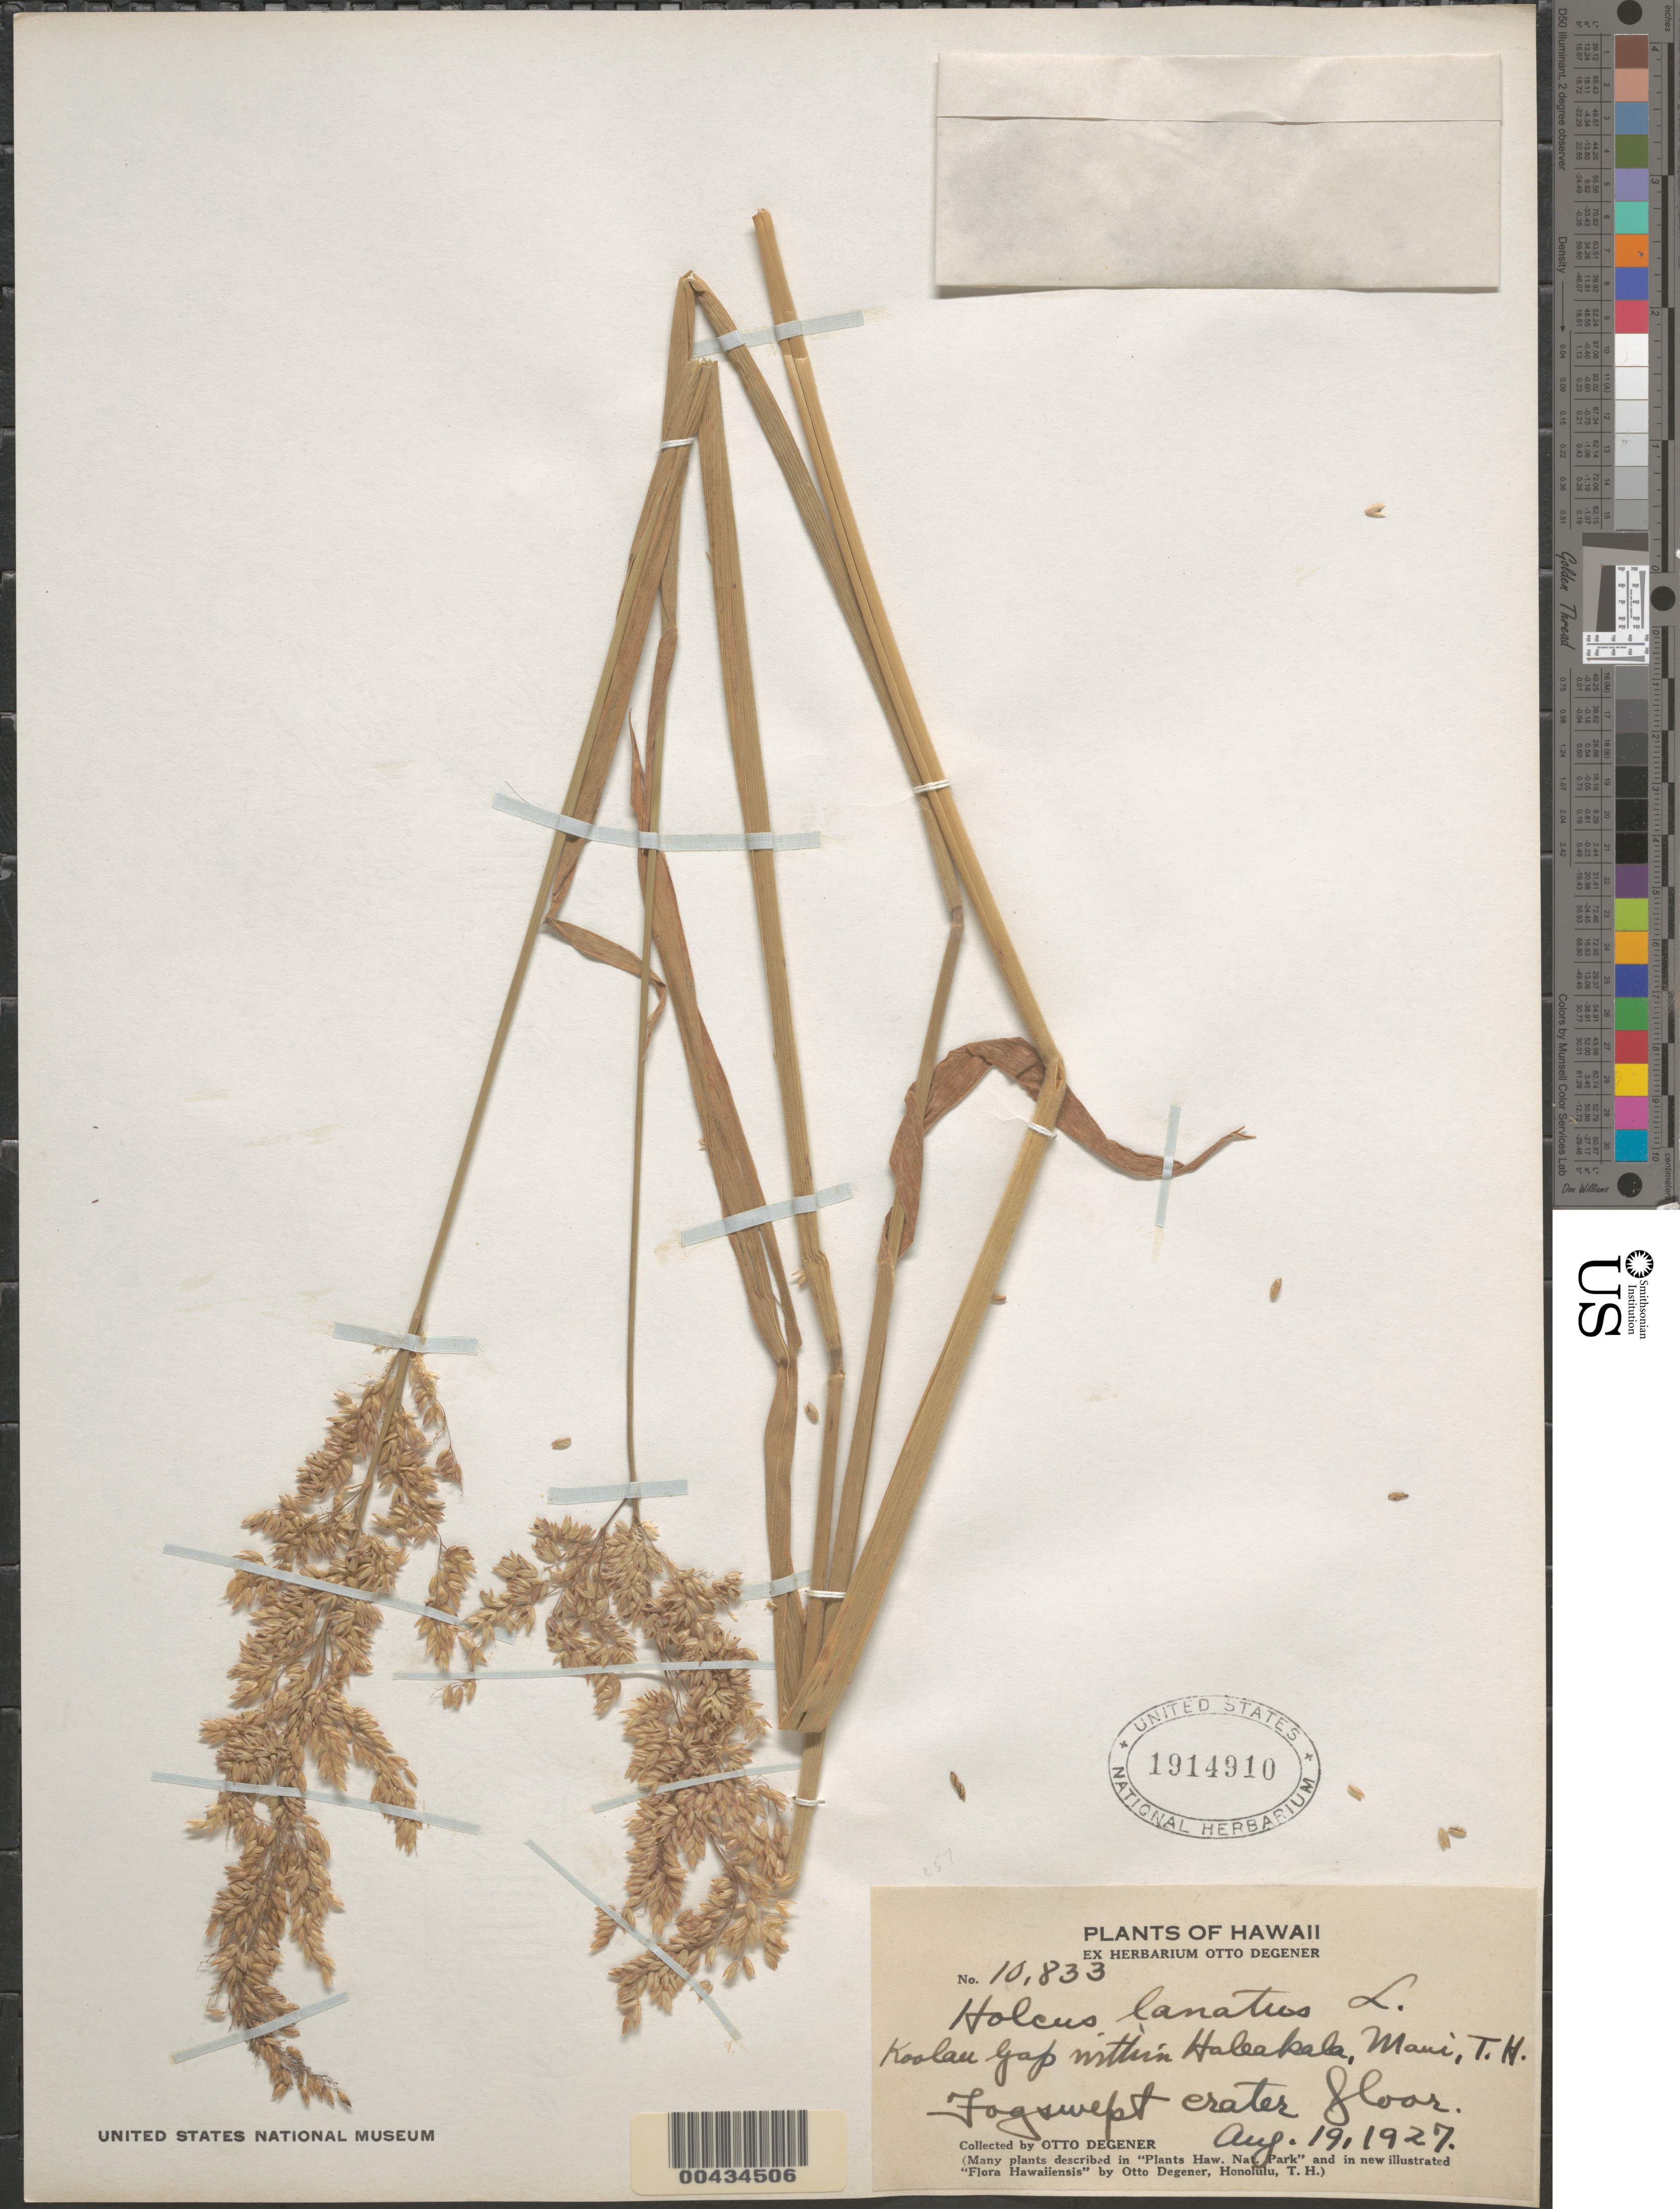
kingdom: Plantae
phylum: Tracheophyta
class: Liliopsida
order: Poales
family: Poaceae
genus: Holcus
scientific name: Holcus lanatus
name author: L.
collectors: O. Degener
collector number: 10833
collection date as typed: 19 Aug 1927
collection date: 1927-08-19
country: United States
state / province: Hawaii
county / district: Maui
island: Maui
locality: Koolau Gap within Haleakala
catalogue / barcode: US 1914910